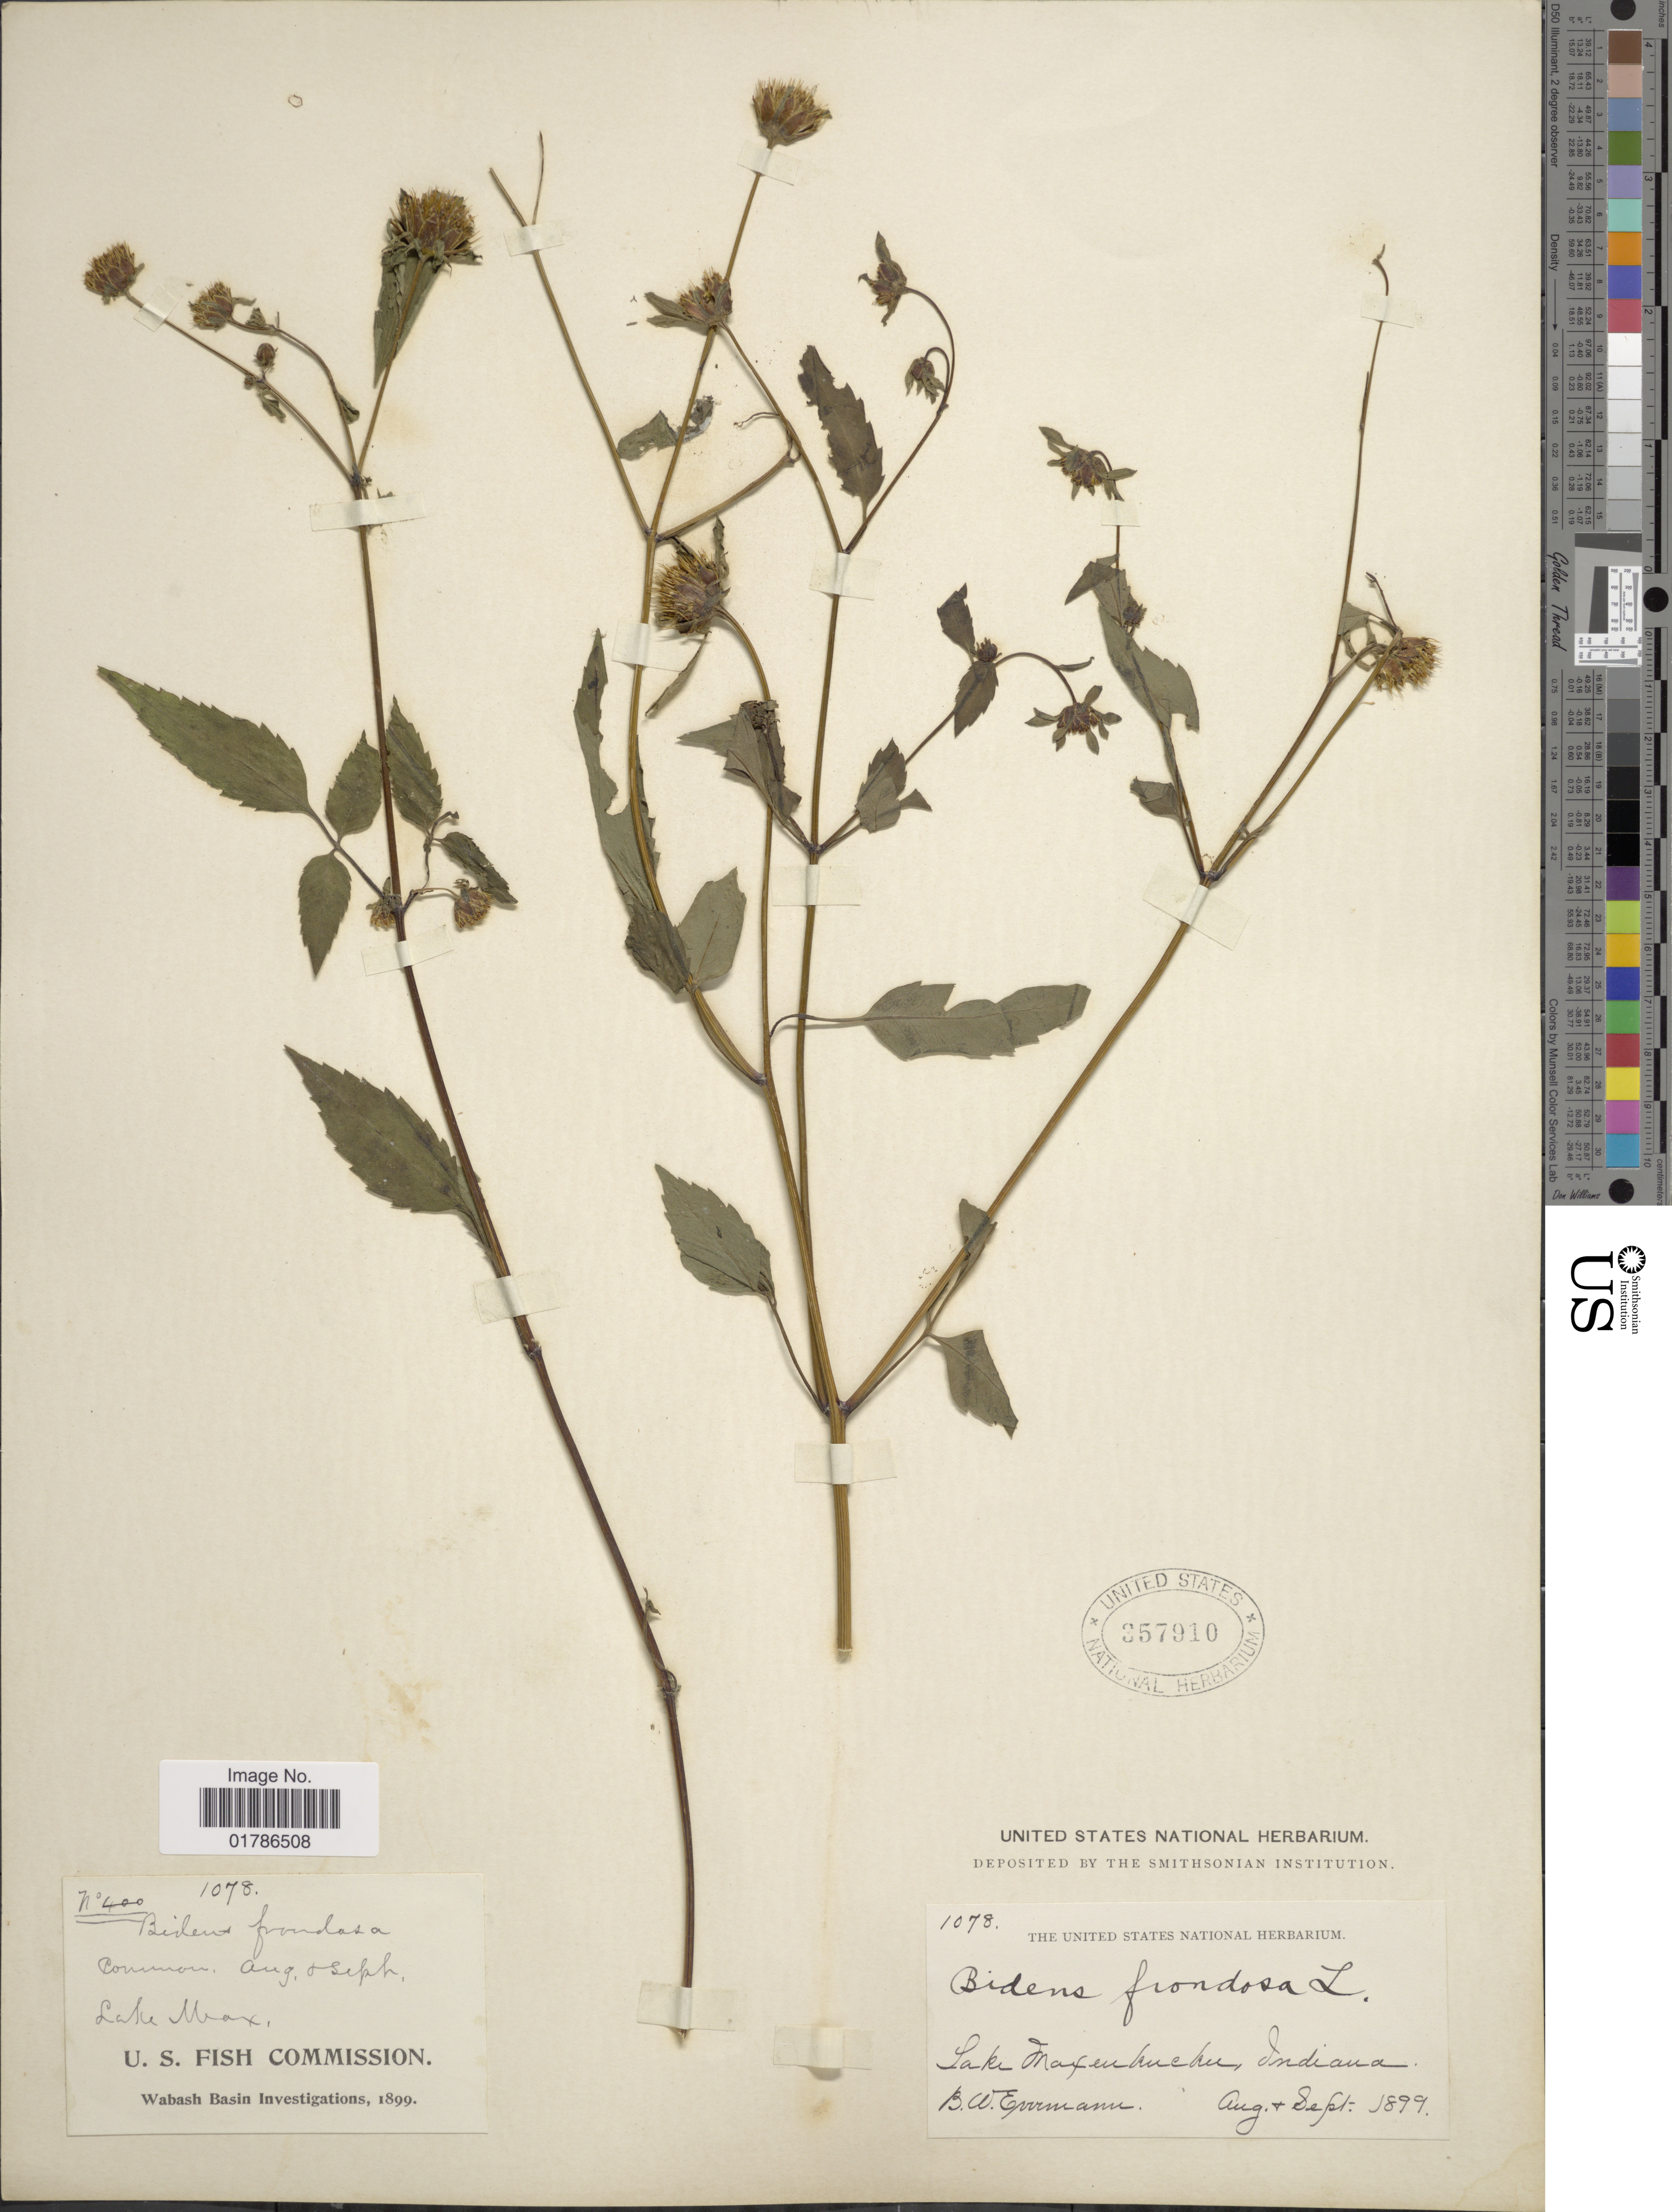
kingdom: Plantae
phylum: Tracheophyta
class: Magnoliopsida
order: Asterales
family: Asteraceae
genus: Bidens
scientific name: Bidens frondosa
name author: L.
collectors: B. W. Evermann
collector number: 1078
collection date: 1899-08/1899-09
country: United States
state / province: Indiana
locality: Lake Maxinkuckee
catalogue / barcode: US 357910